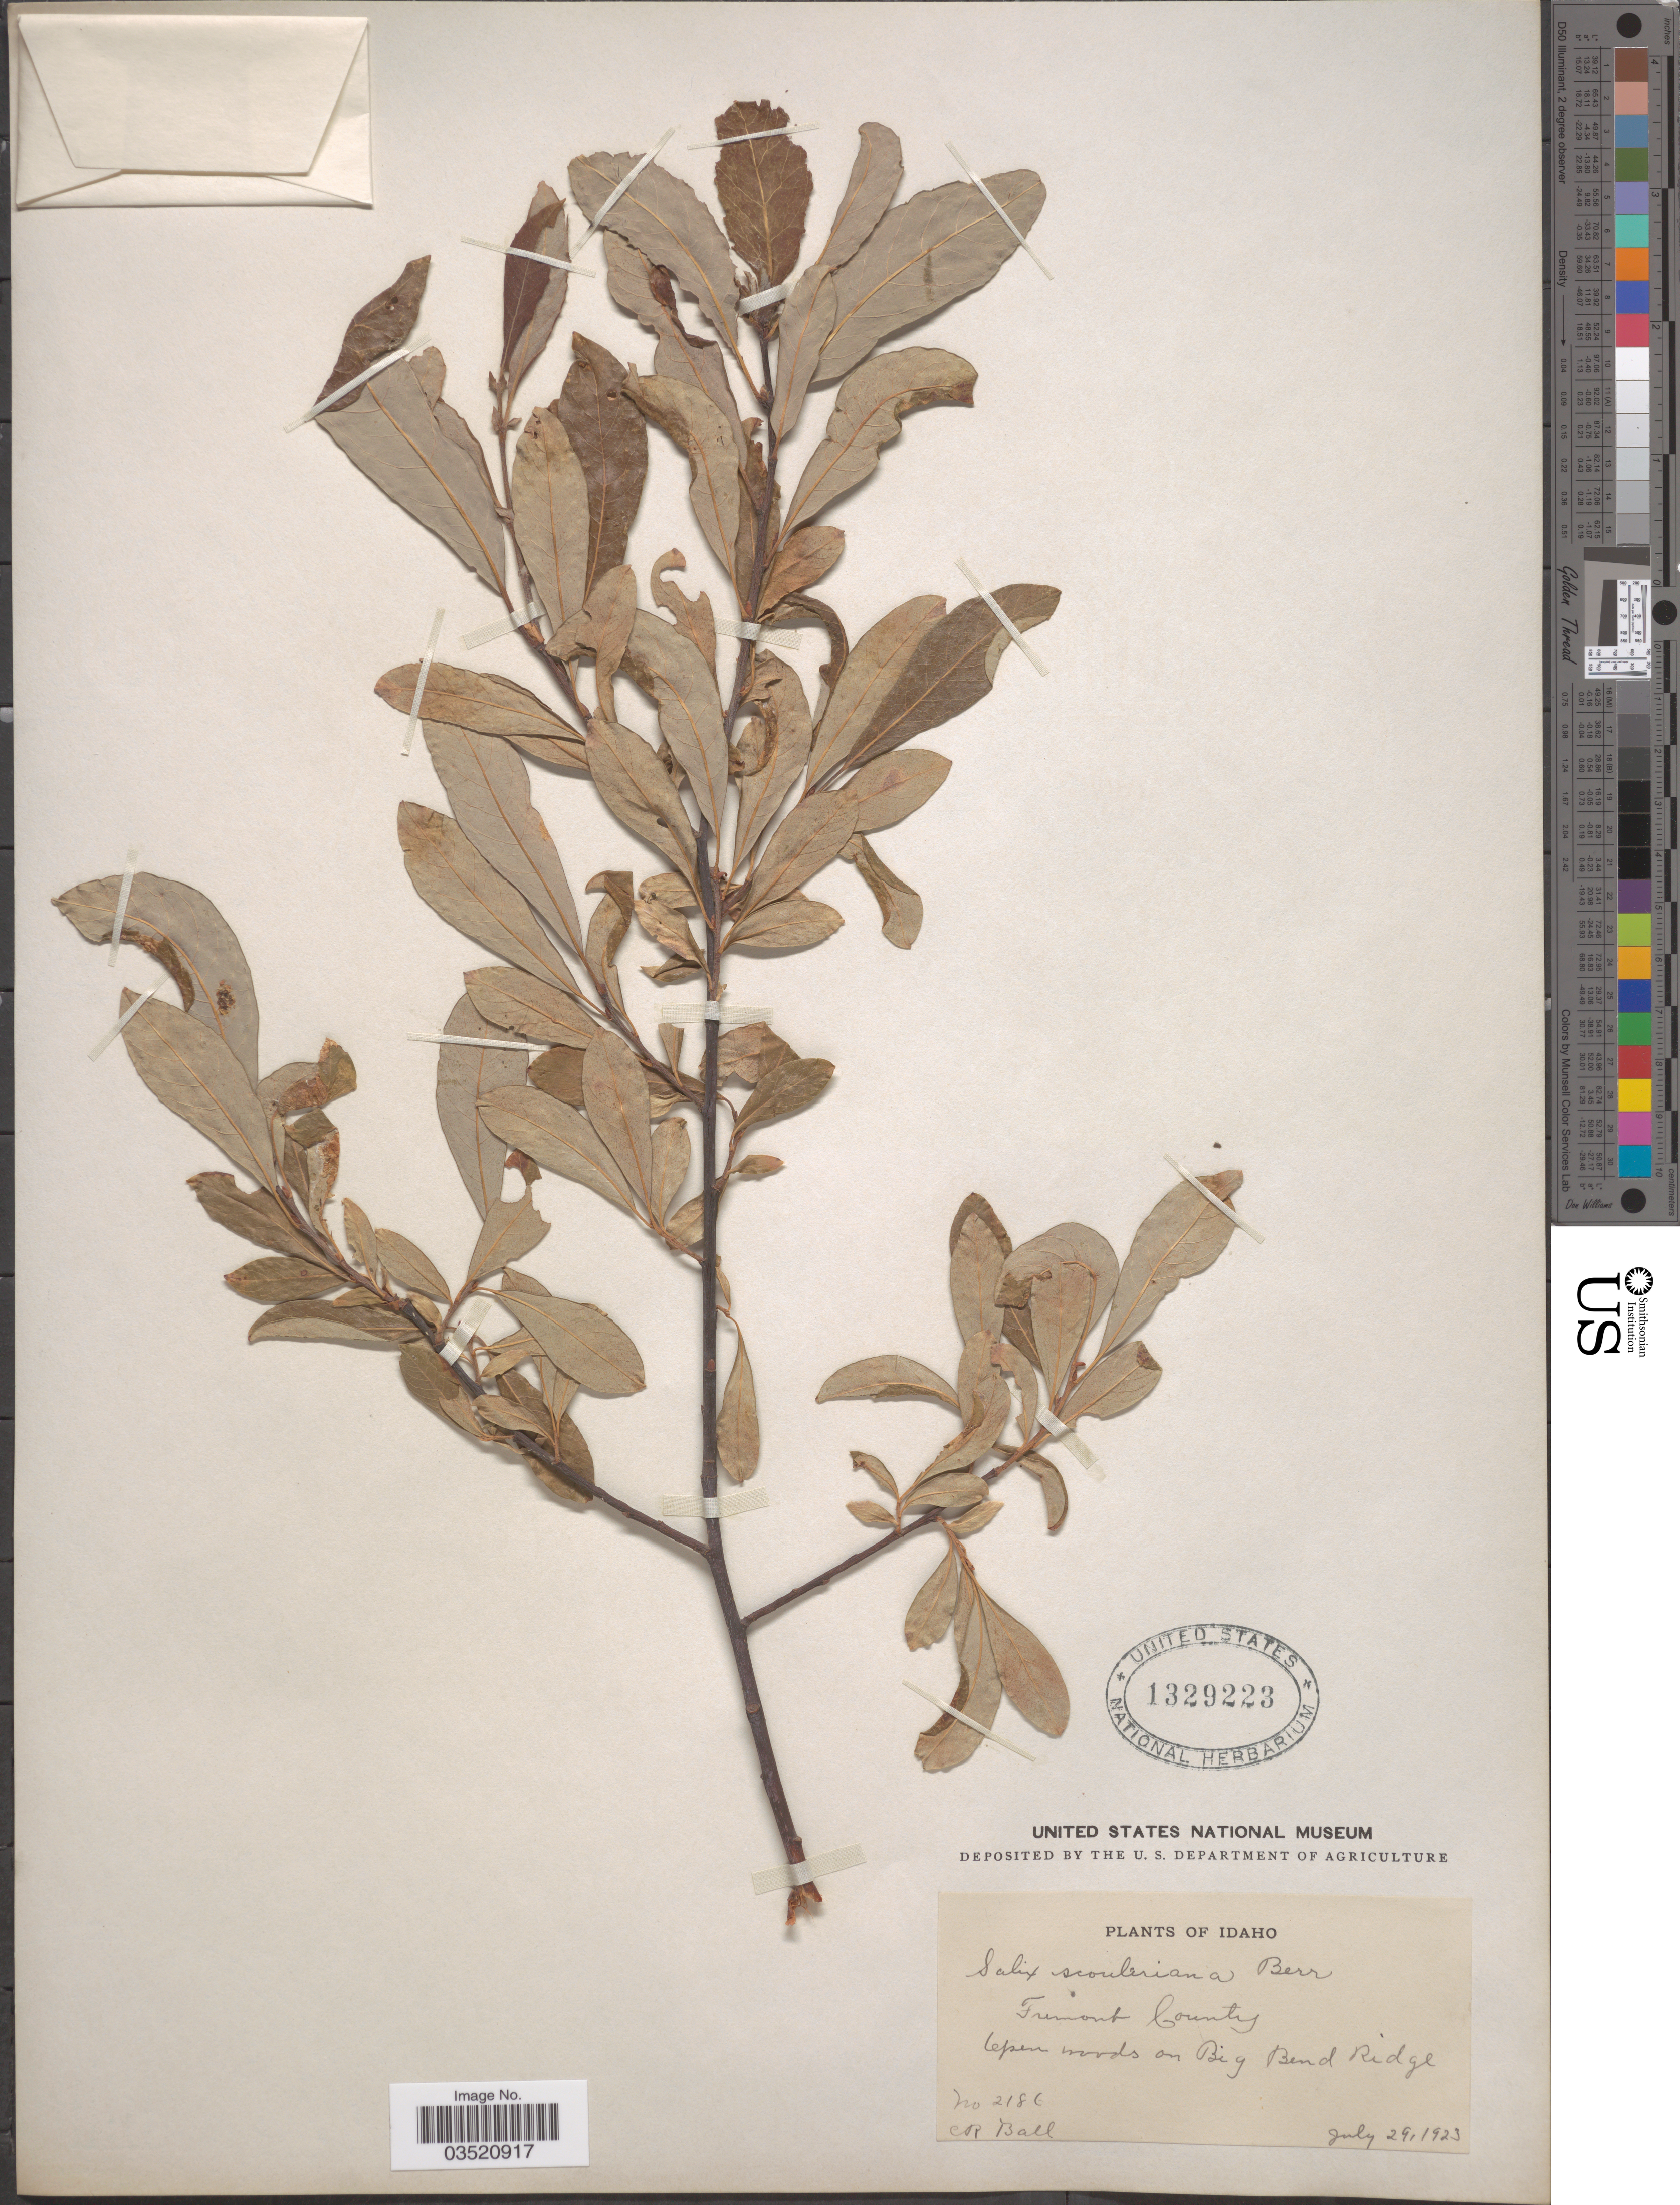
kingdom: Plantae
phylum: Tracheophyta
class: Magnoliopsida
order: Malpighiales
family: Salicaceae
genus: Salix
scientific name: Salix scouleriana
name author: Barratt ex Hook.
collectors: C. R. Ball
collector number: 2186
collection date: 1923-07-29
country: United States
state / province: Idaho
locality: Fremont County. Open woods on Big Bend Ridge.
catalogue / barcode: US 1329223